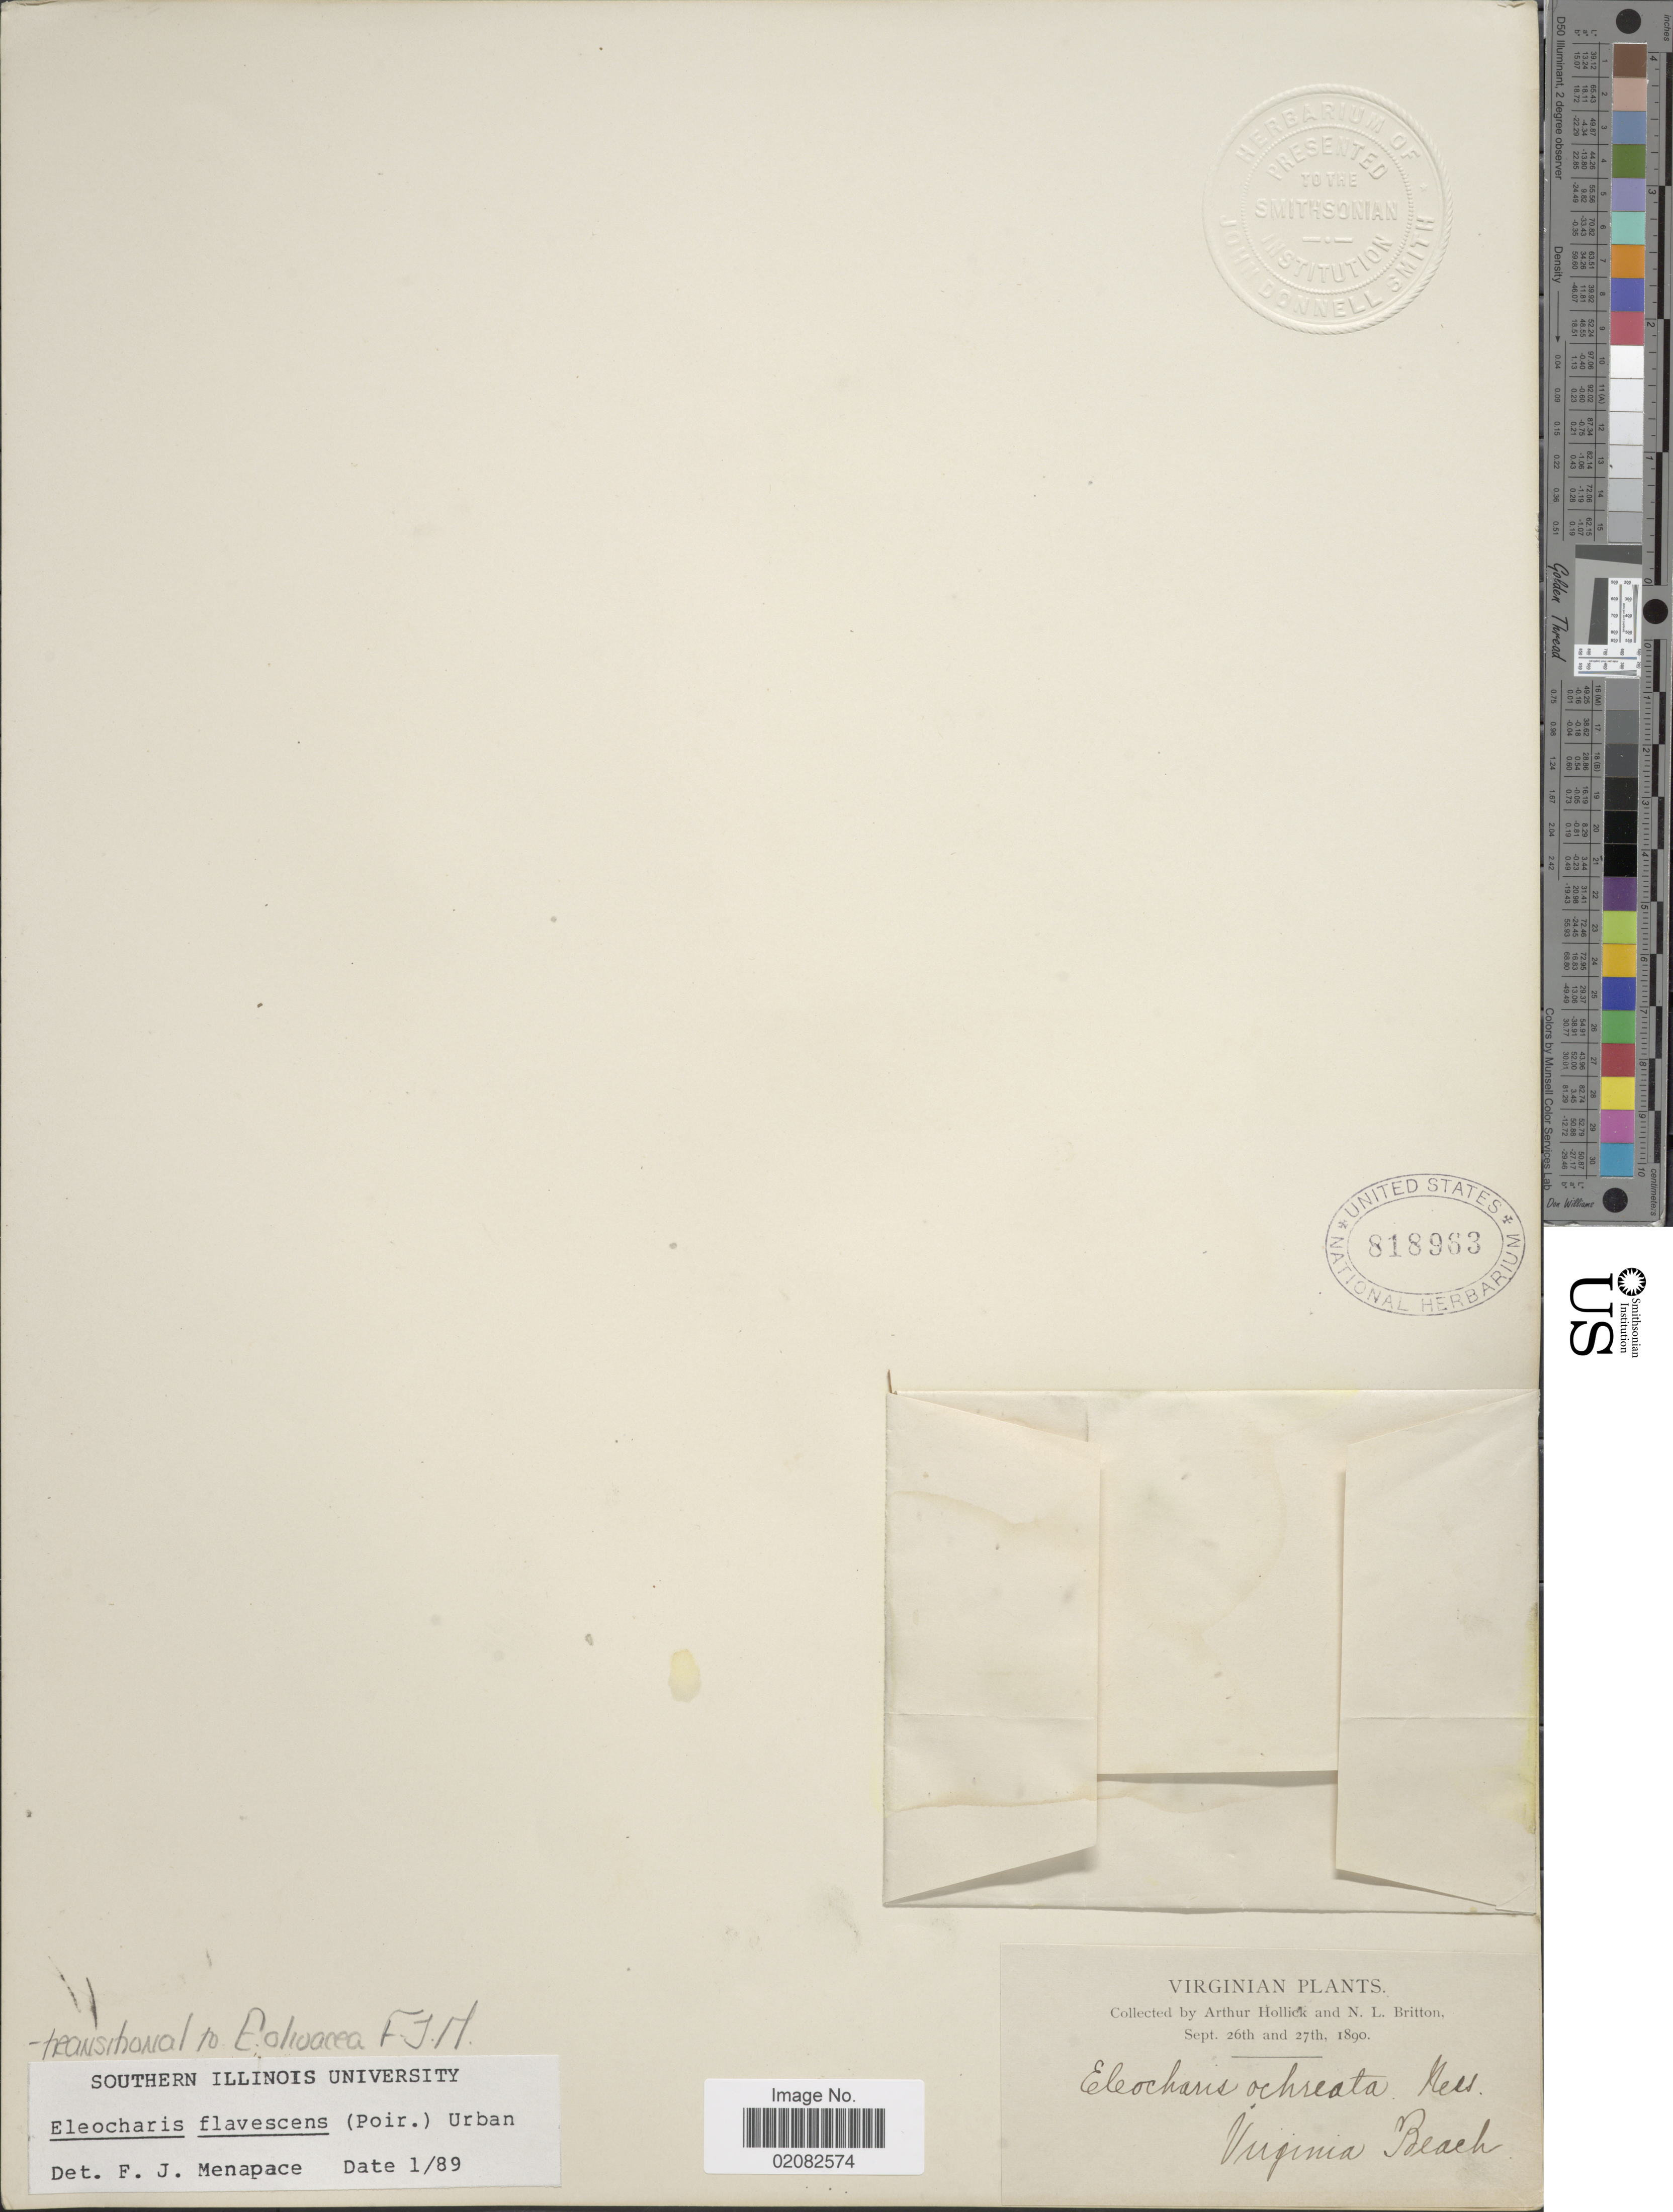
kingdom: Plantae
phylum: Tracheophyta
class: Liliopsida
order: Poales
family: Cyperaceae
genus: Eleocharis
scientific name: Eleocharis flavescens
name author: (Poir.) Urb.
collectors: A. Hollick & N. Britton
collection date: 1890-09-26/1890-09-27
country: United States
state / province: Virginia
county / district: City of Virginia Beach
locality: Virginia Beach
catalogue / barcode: US 818963